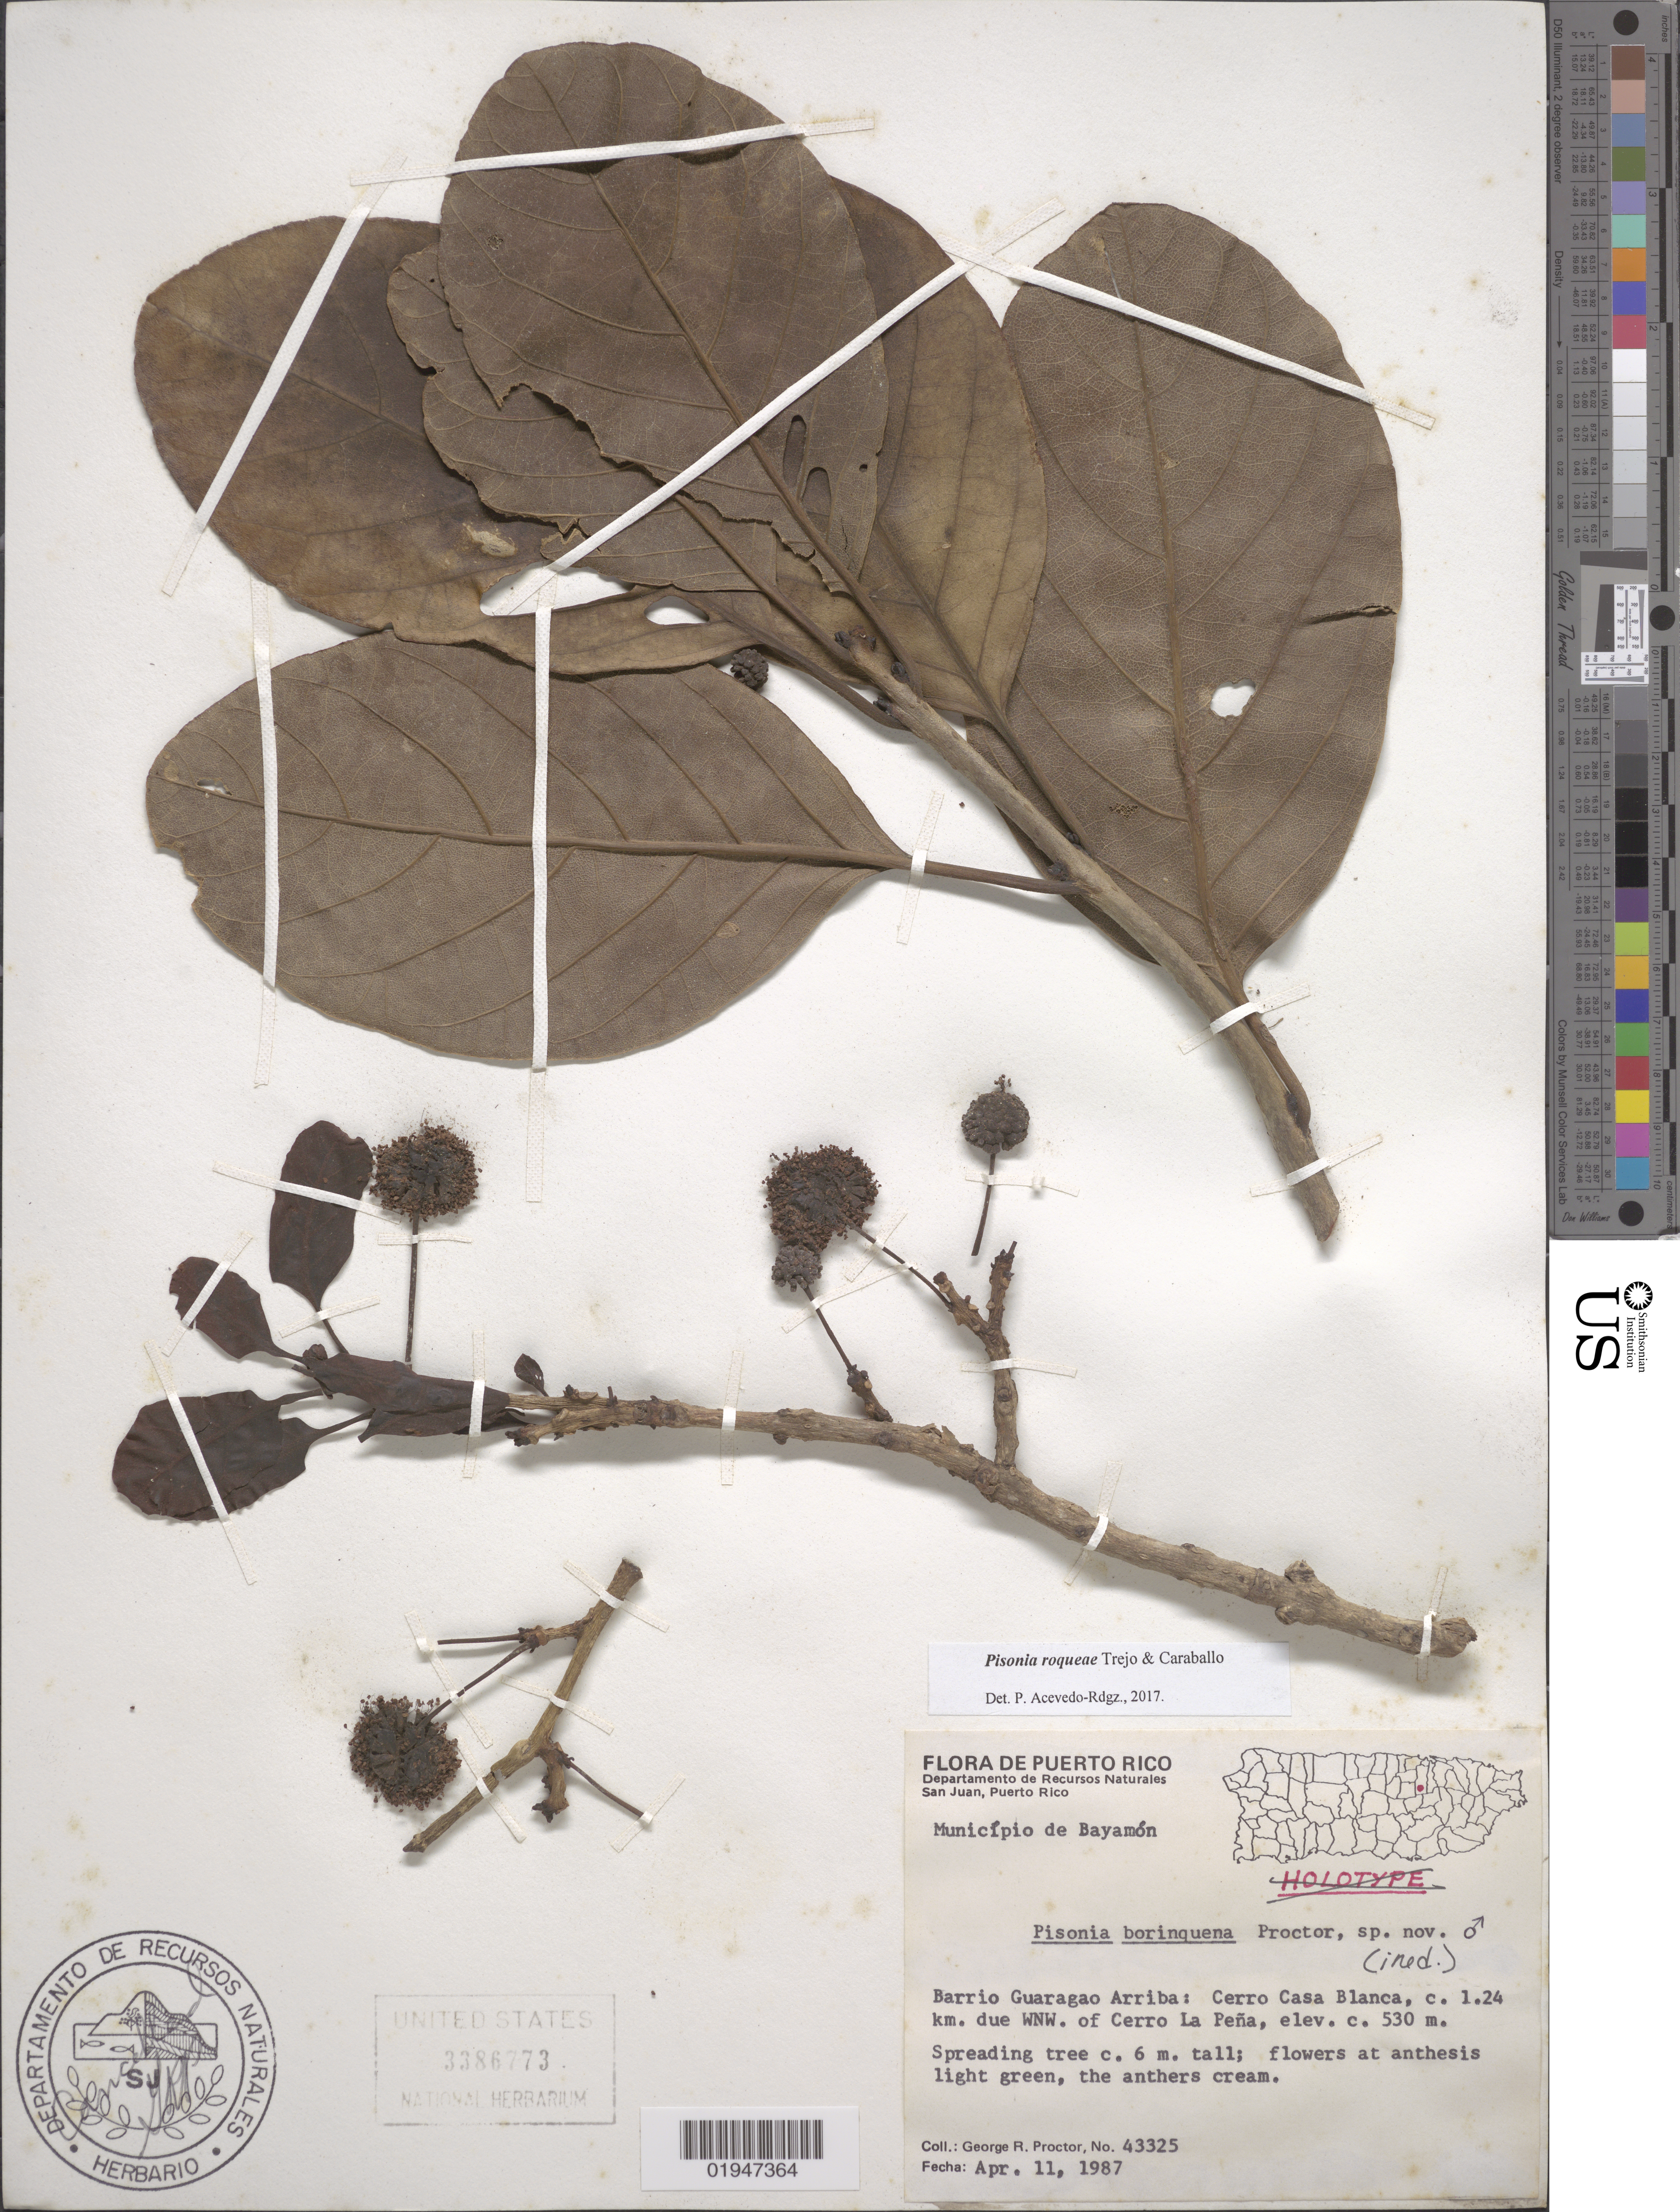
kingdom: Plantae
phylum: Tracheophyta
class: Magnoliopsida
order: Caryophyllales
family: Nyctaginaceae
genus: Pisonia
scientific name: Pisonia roqueae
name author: Trejo & Caraballo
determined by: Acevedo-Rodríguez, P., (BOT), Smithsonian Institution - National Museum of Natural History (UNITED STATES)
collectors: G. R. Proctor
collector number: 43325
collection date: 1987-04-11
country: Puerto Rico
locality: Barrio Guaragao Arriba: Cerro Casa Blanca, c. 1.24 km due WNW of Cerro La Peña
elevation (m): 520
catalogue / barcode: US 3386773